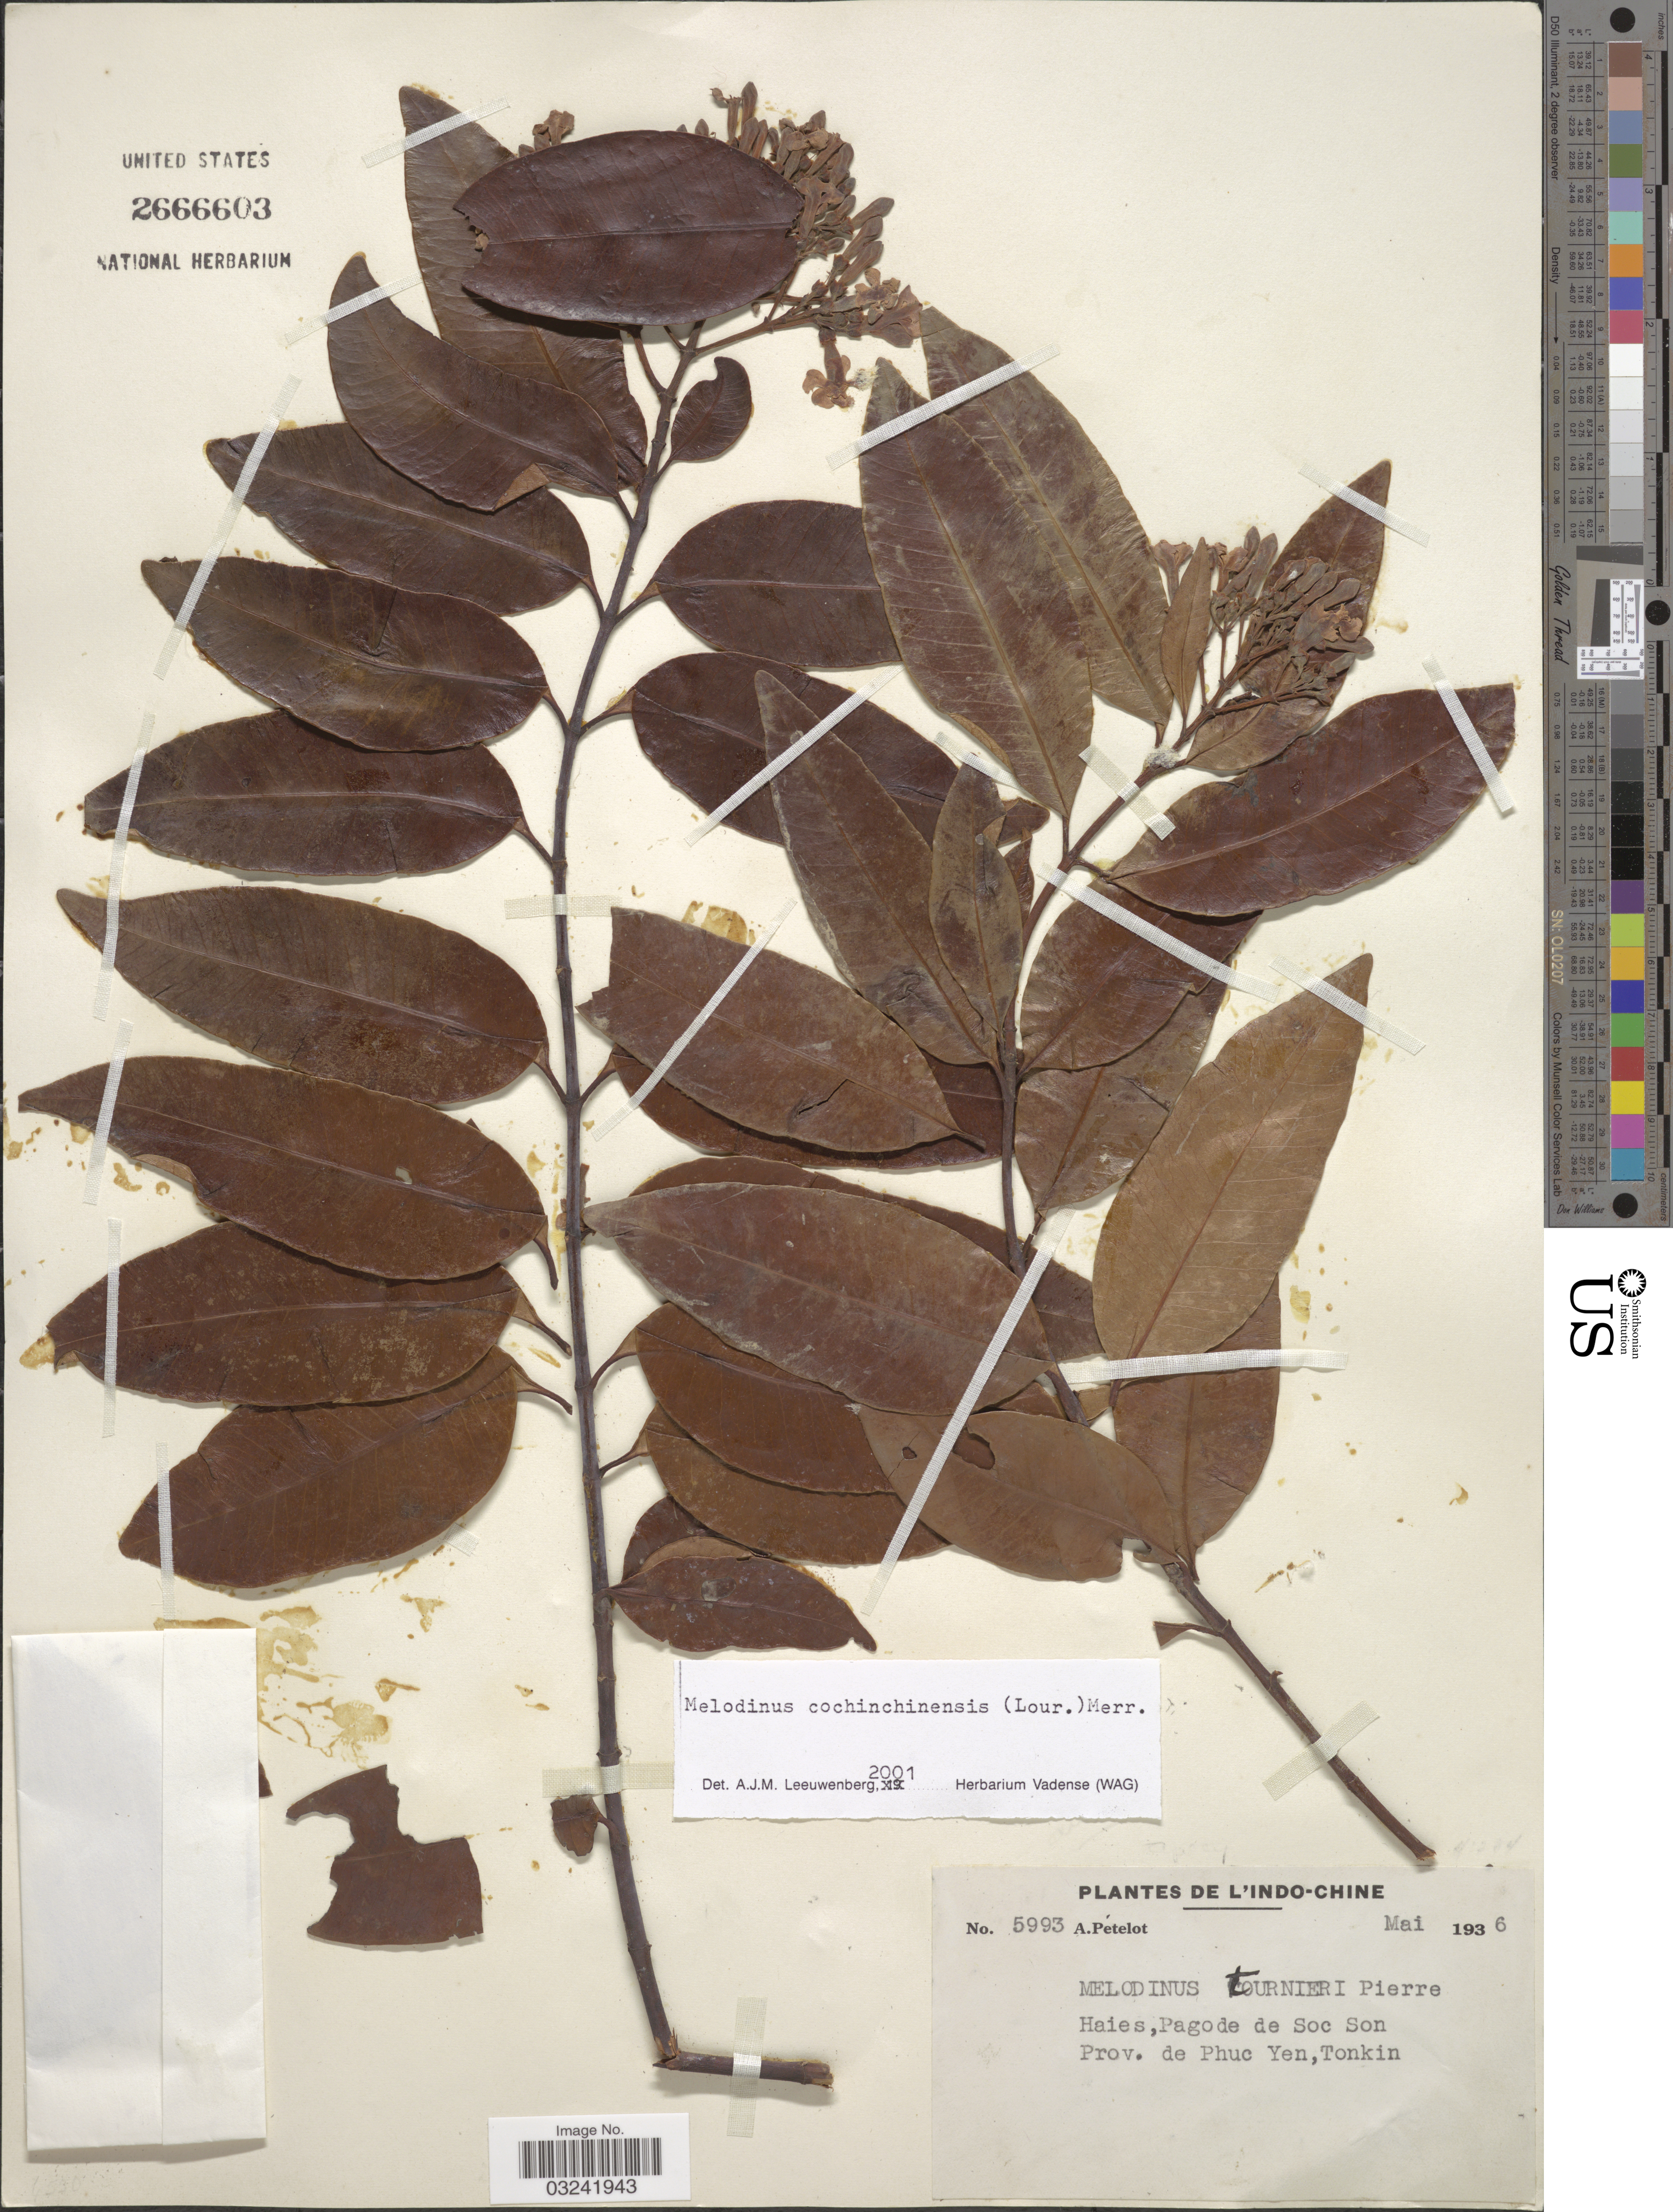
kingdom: Plantae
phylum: Tracheophyta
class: Magnoliopsida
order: Gentianales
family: Apocynaceae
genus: Melodinus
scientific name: Melodinus cochinchinensis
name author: (Lour.) Merr.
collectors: A. Petelot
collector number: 5993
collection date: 1936-05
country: Vietnam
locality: De L'Indo-Chine, Haies, Pagode de Soc Son Prov. de Phuc Yen, Tonkin.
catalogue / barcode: US 2666603